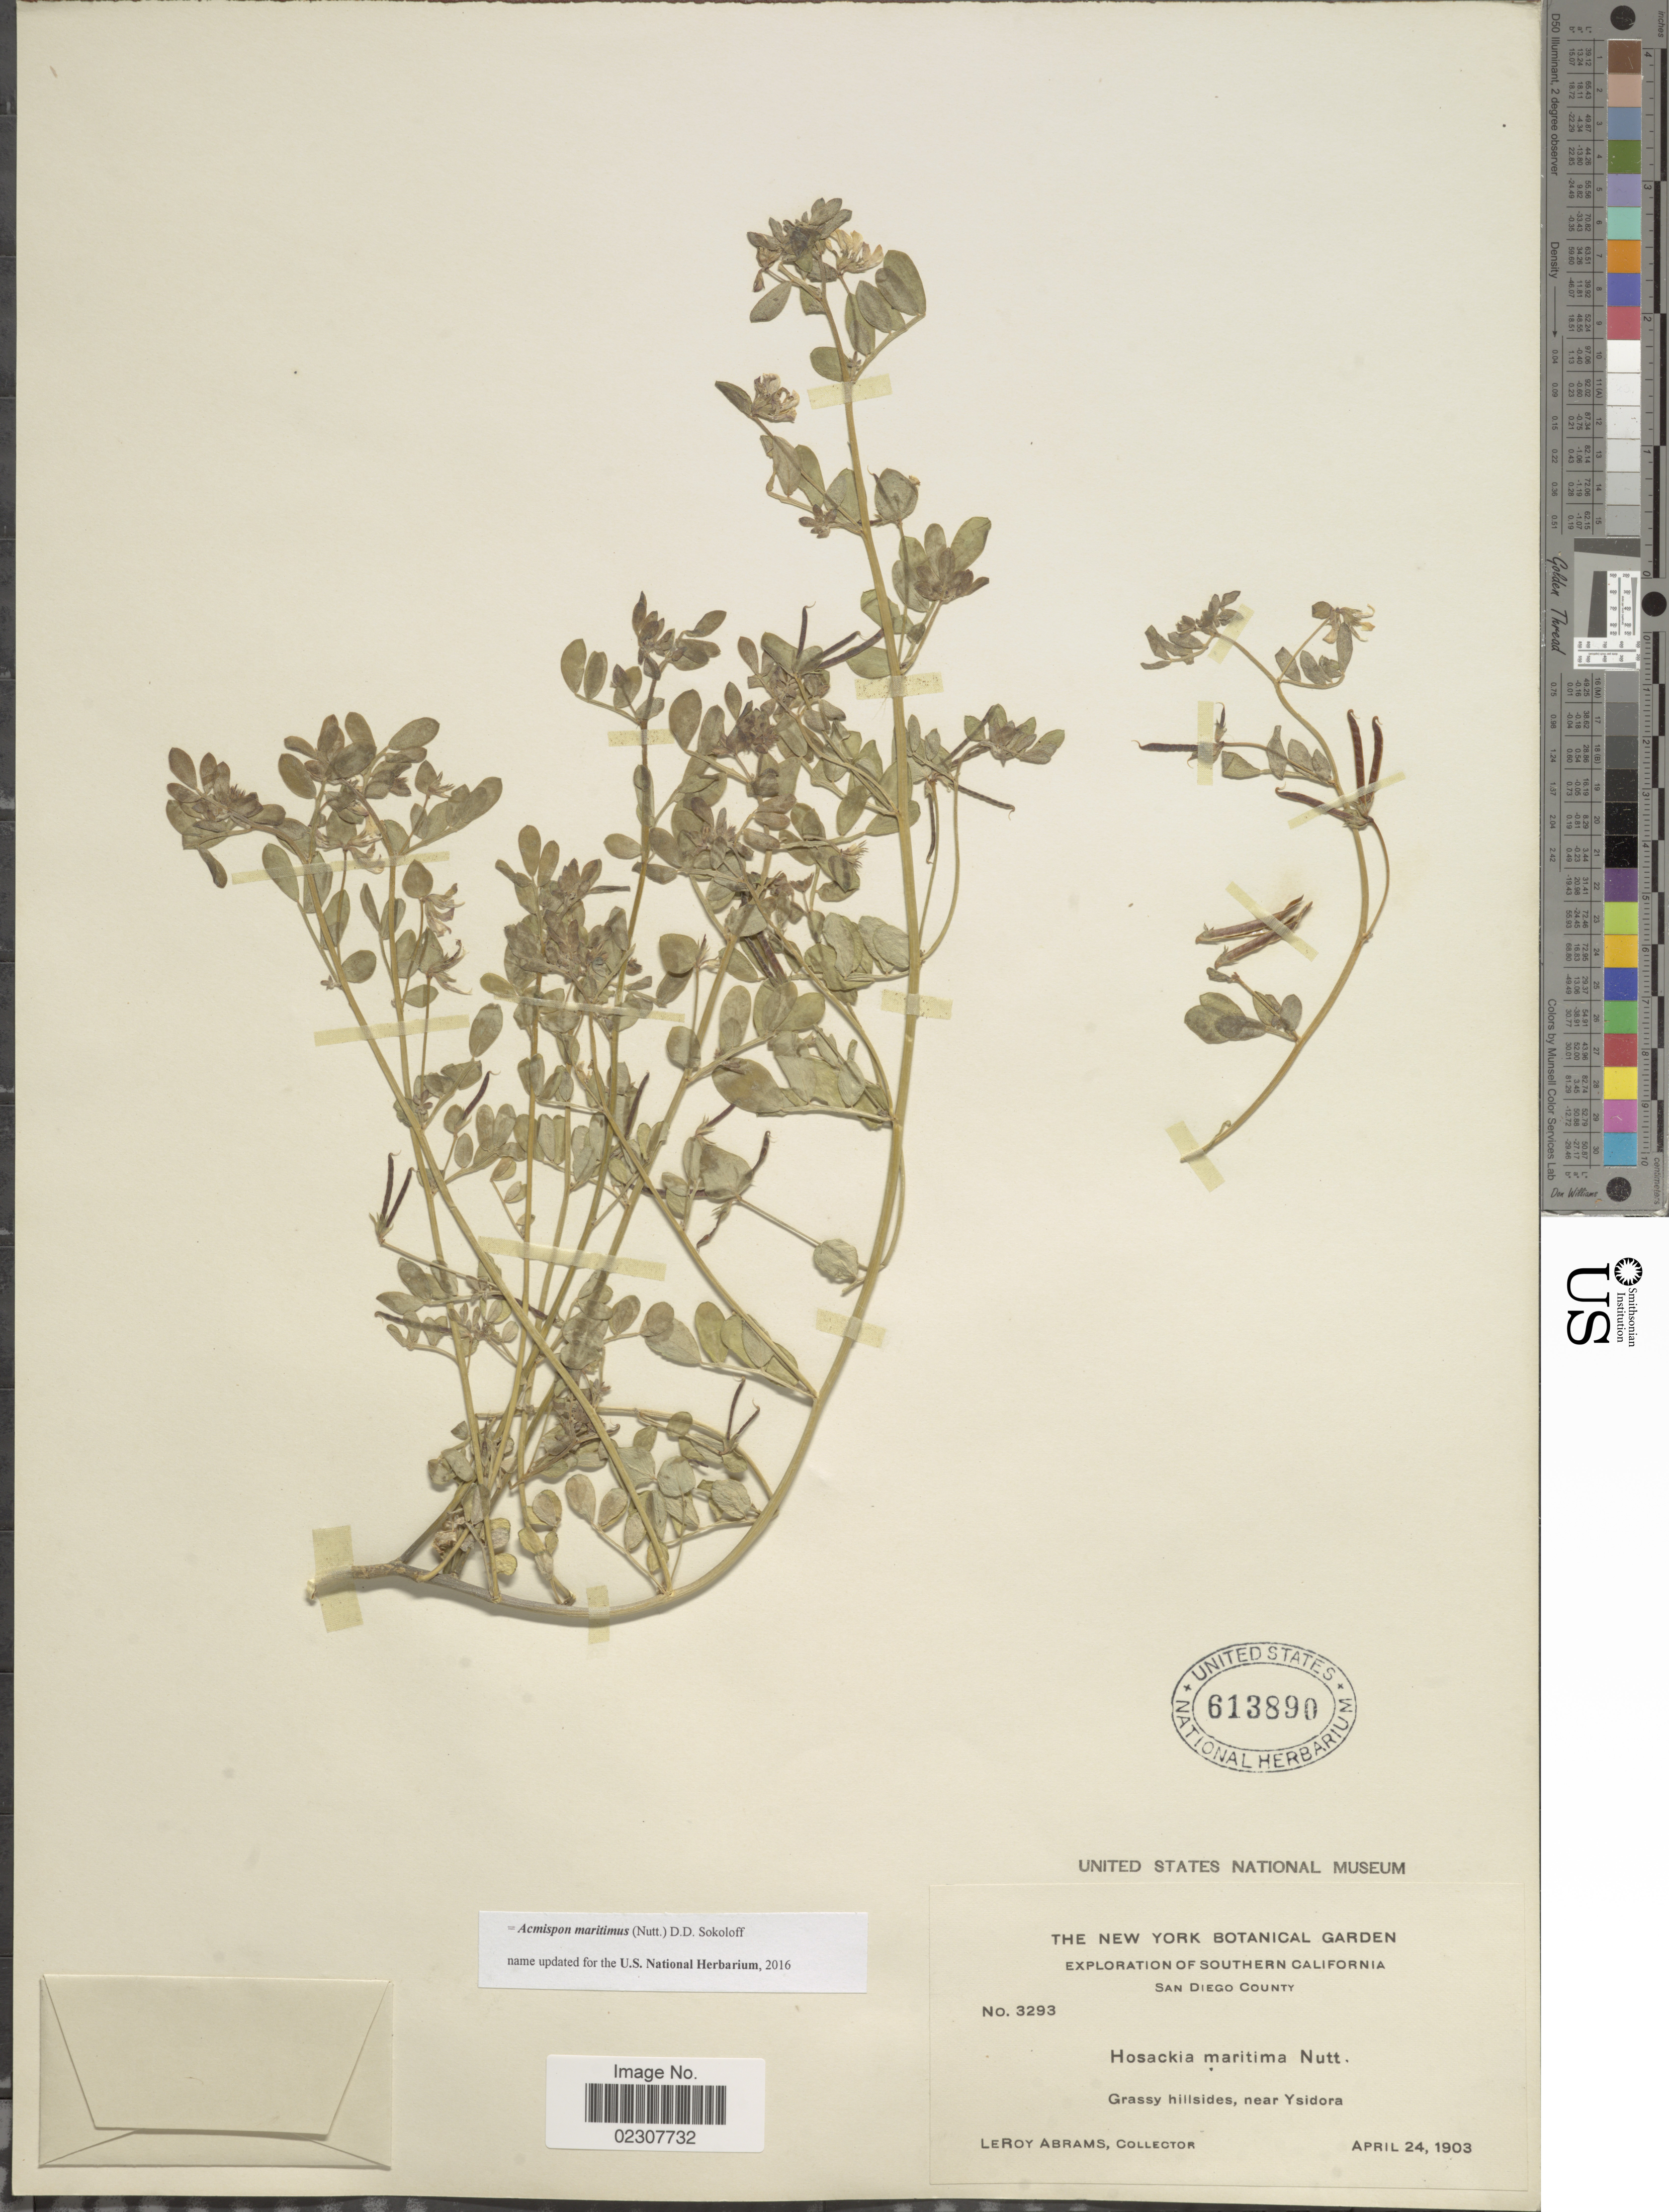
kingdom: Plantae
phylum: Tracheophyta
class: Magnoliopsida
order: Fabales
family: Fabaceae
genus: Acmispon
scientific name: Acmispon maritimus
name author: (Nutt.) D.D. Sokoloff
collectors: L. Abrams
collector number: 3293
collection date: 1903-04-24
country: United States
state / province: California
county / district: San Diego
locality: Southern California, San Diego County, Grassy hillsides, near Ysidora.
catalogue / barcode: US 613890